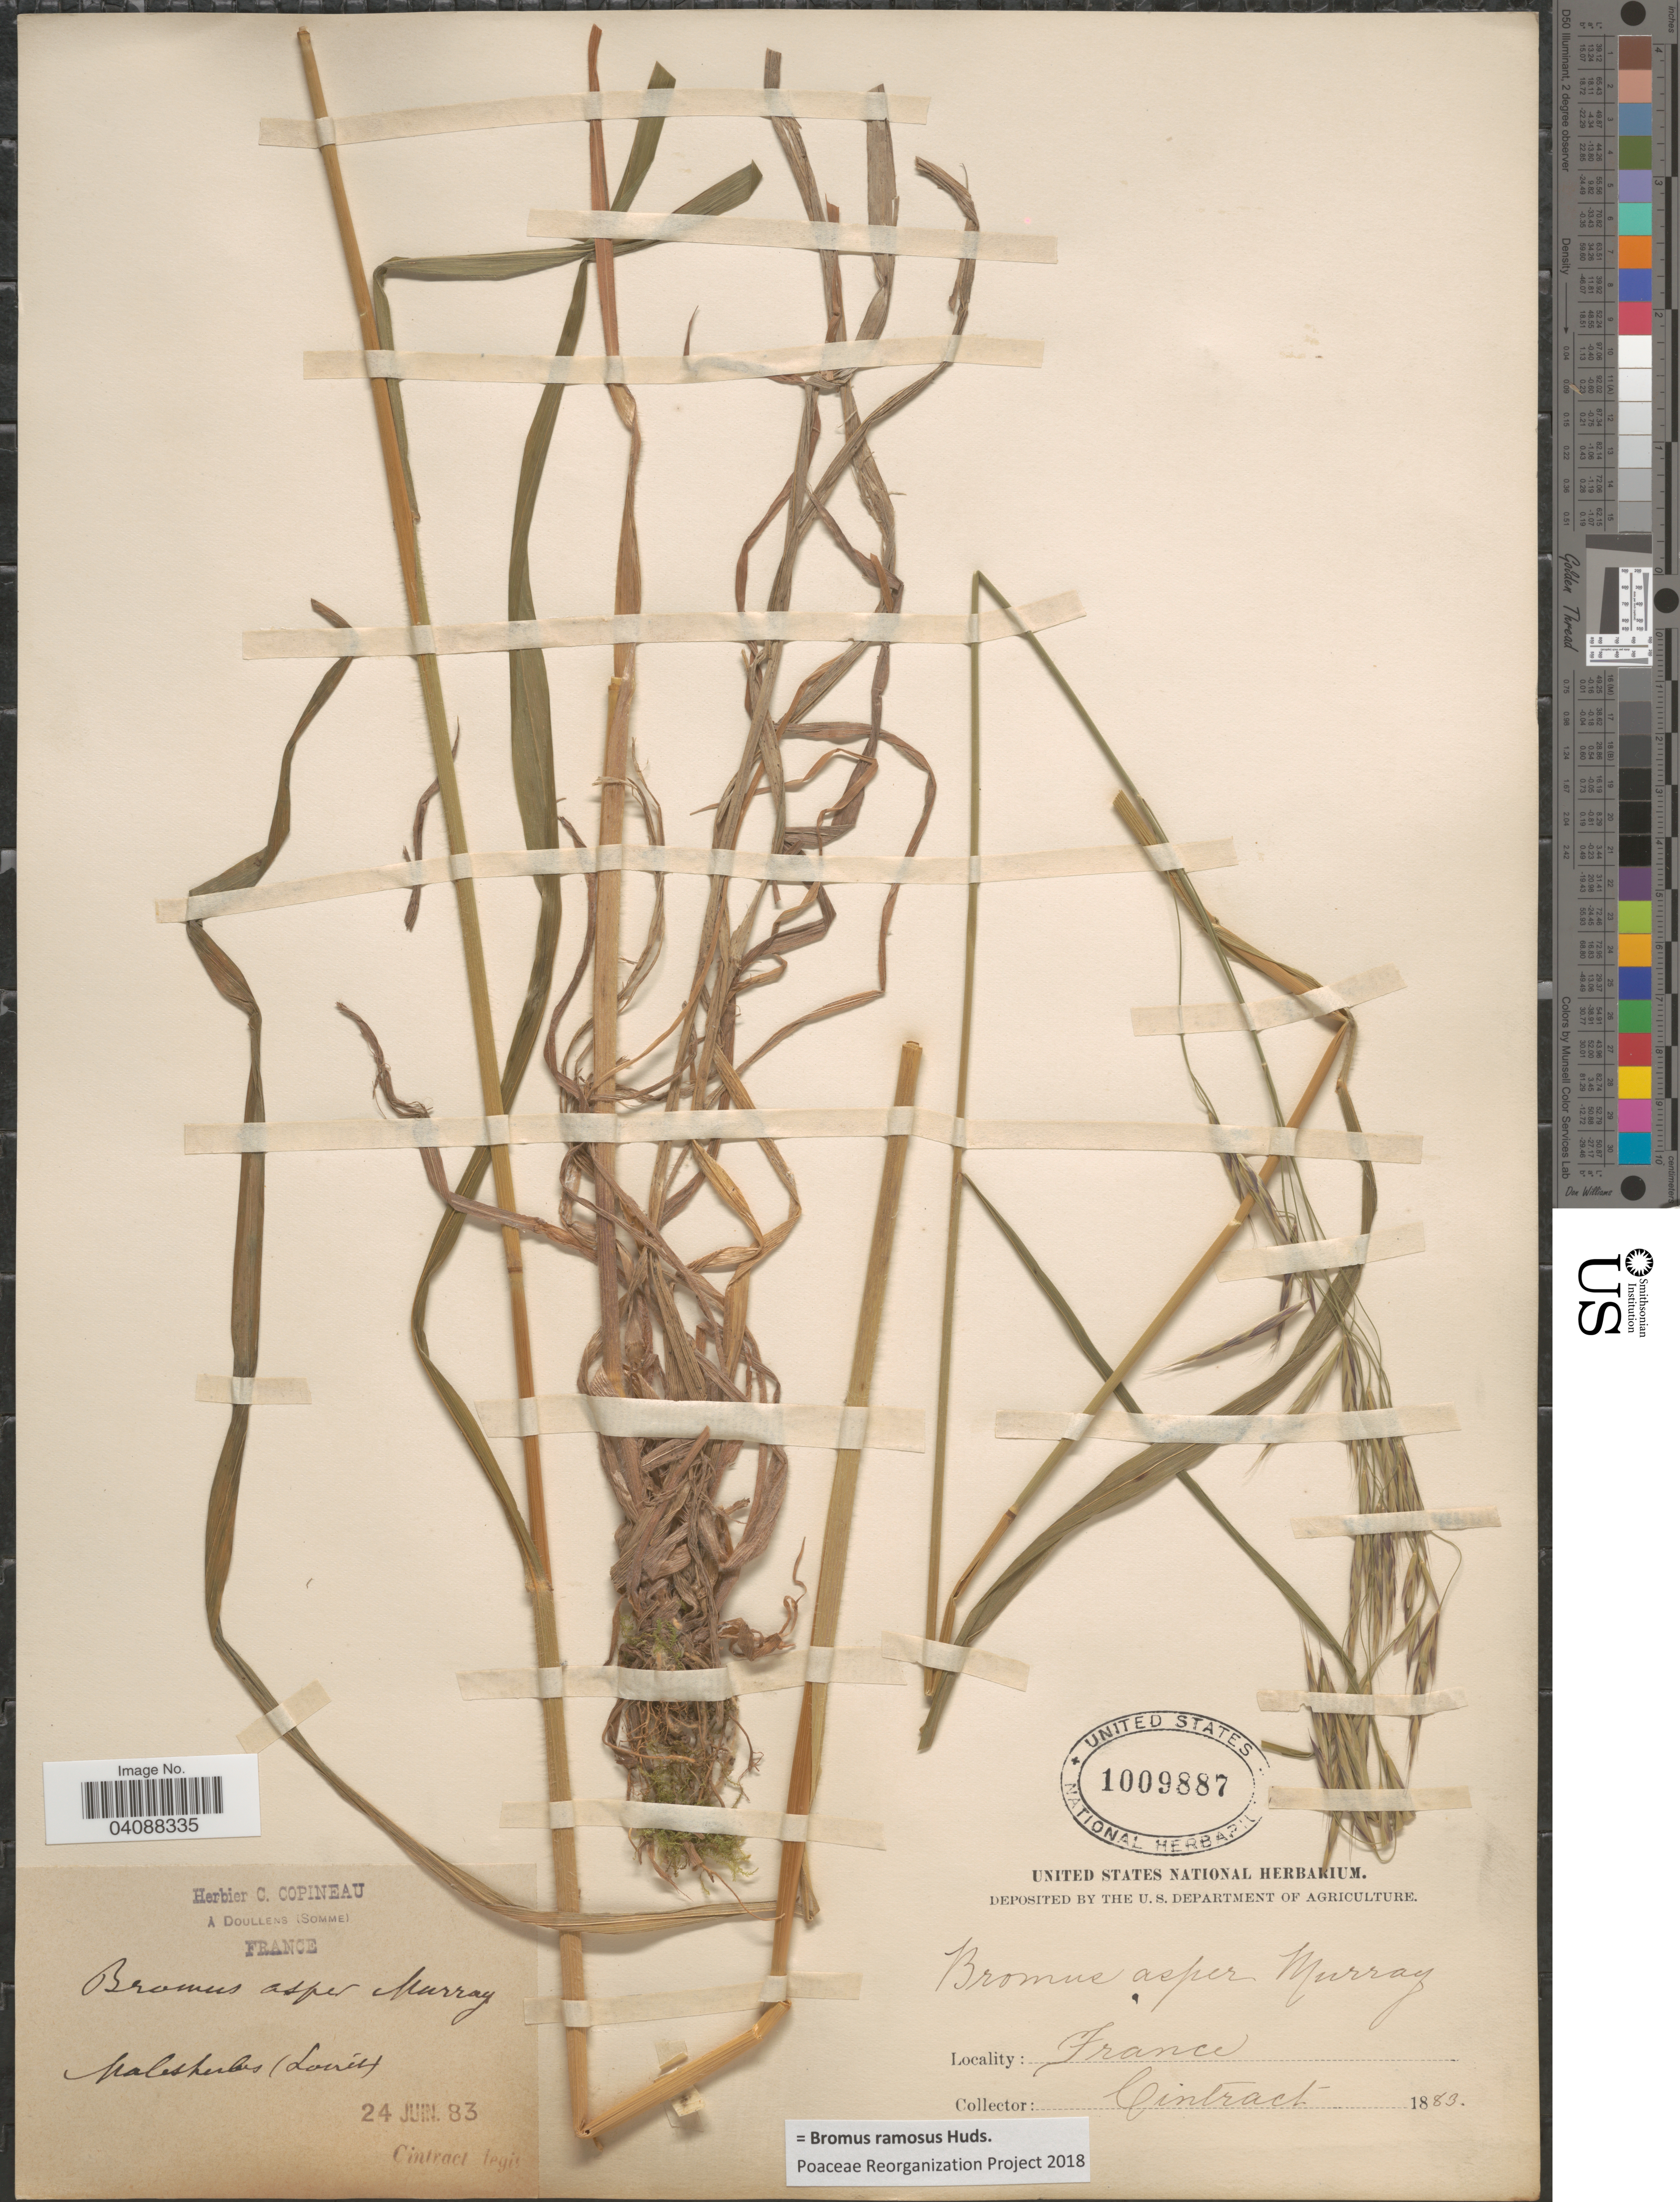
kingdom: Plantae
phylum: Tracheophyta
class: Liliopsida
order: Poales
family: Poaceae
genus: Bromus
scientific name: Bromus ramosus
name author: Huds.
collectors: Cintract, --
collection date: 1883-06-24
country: France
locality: Malesherbes (Loirêt).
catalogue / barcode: US 1009887